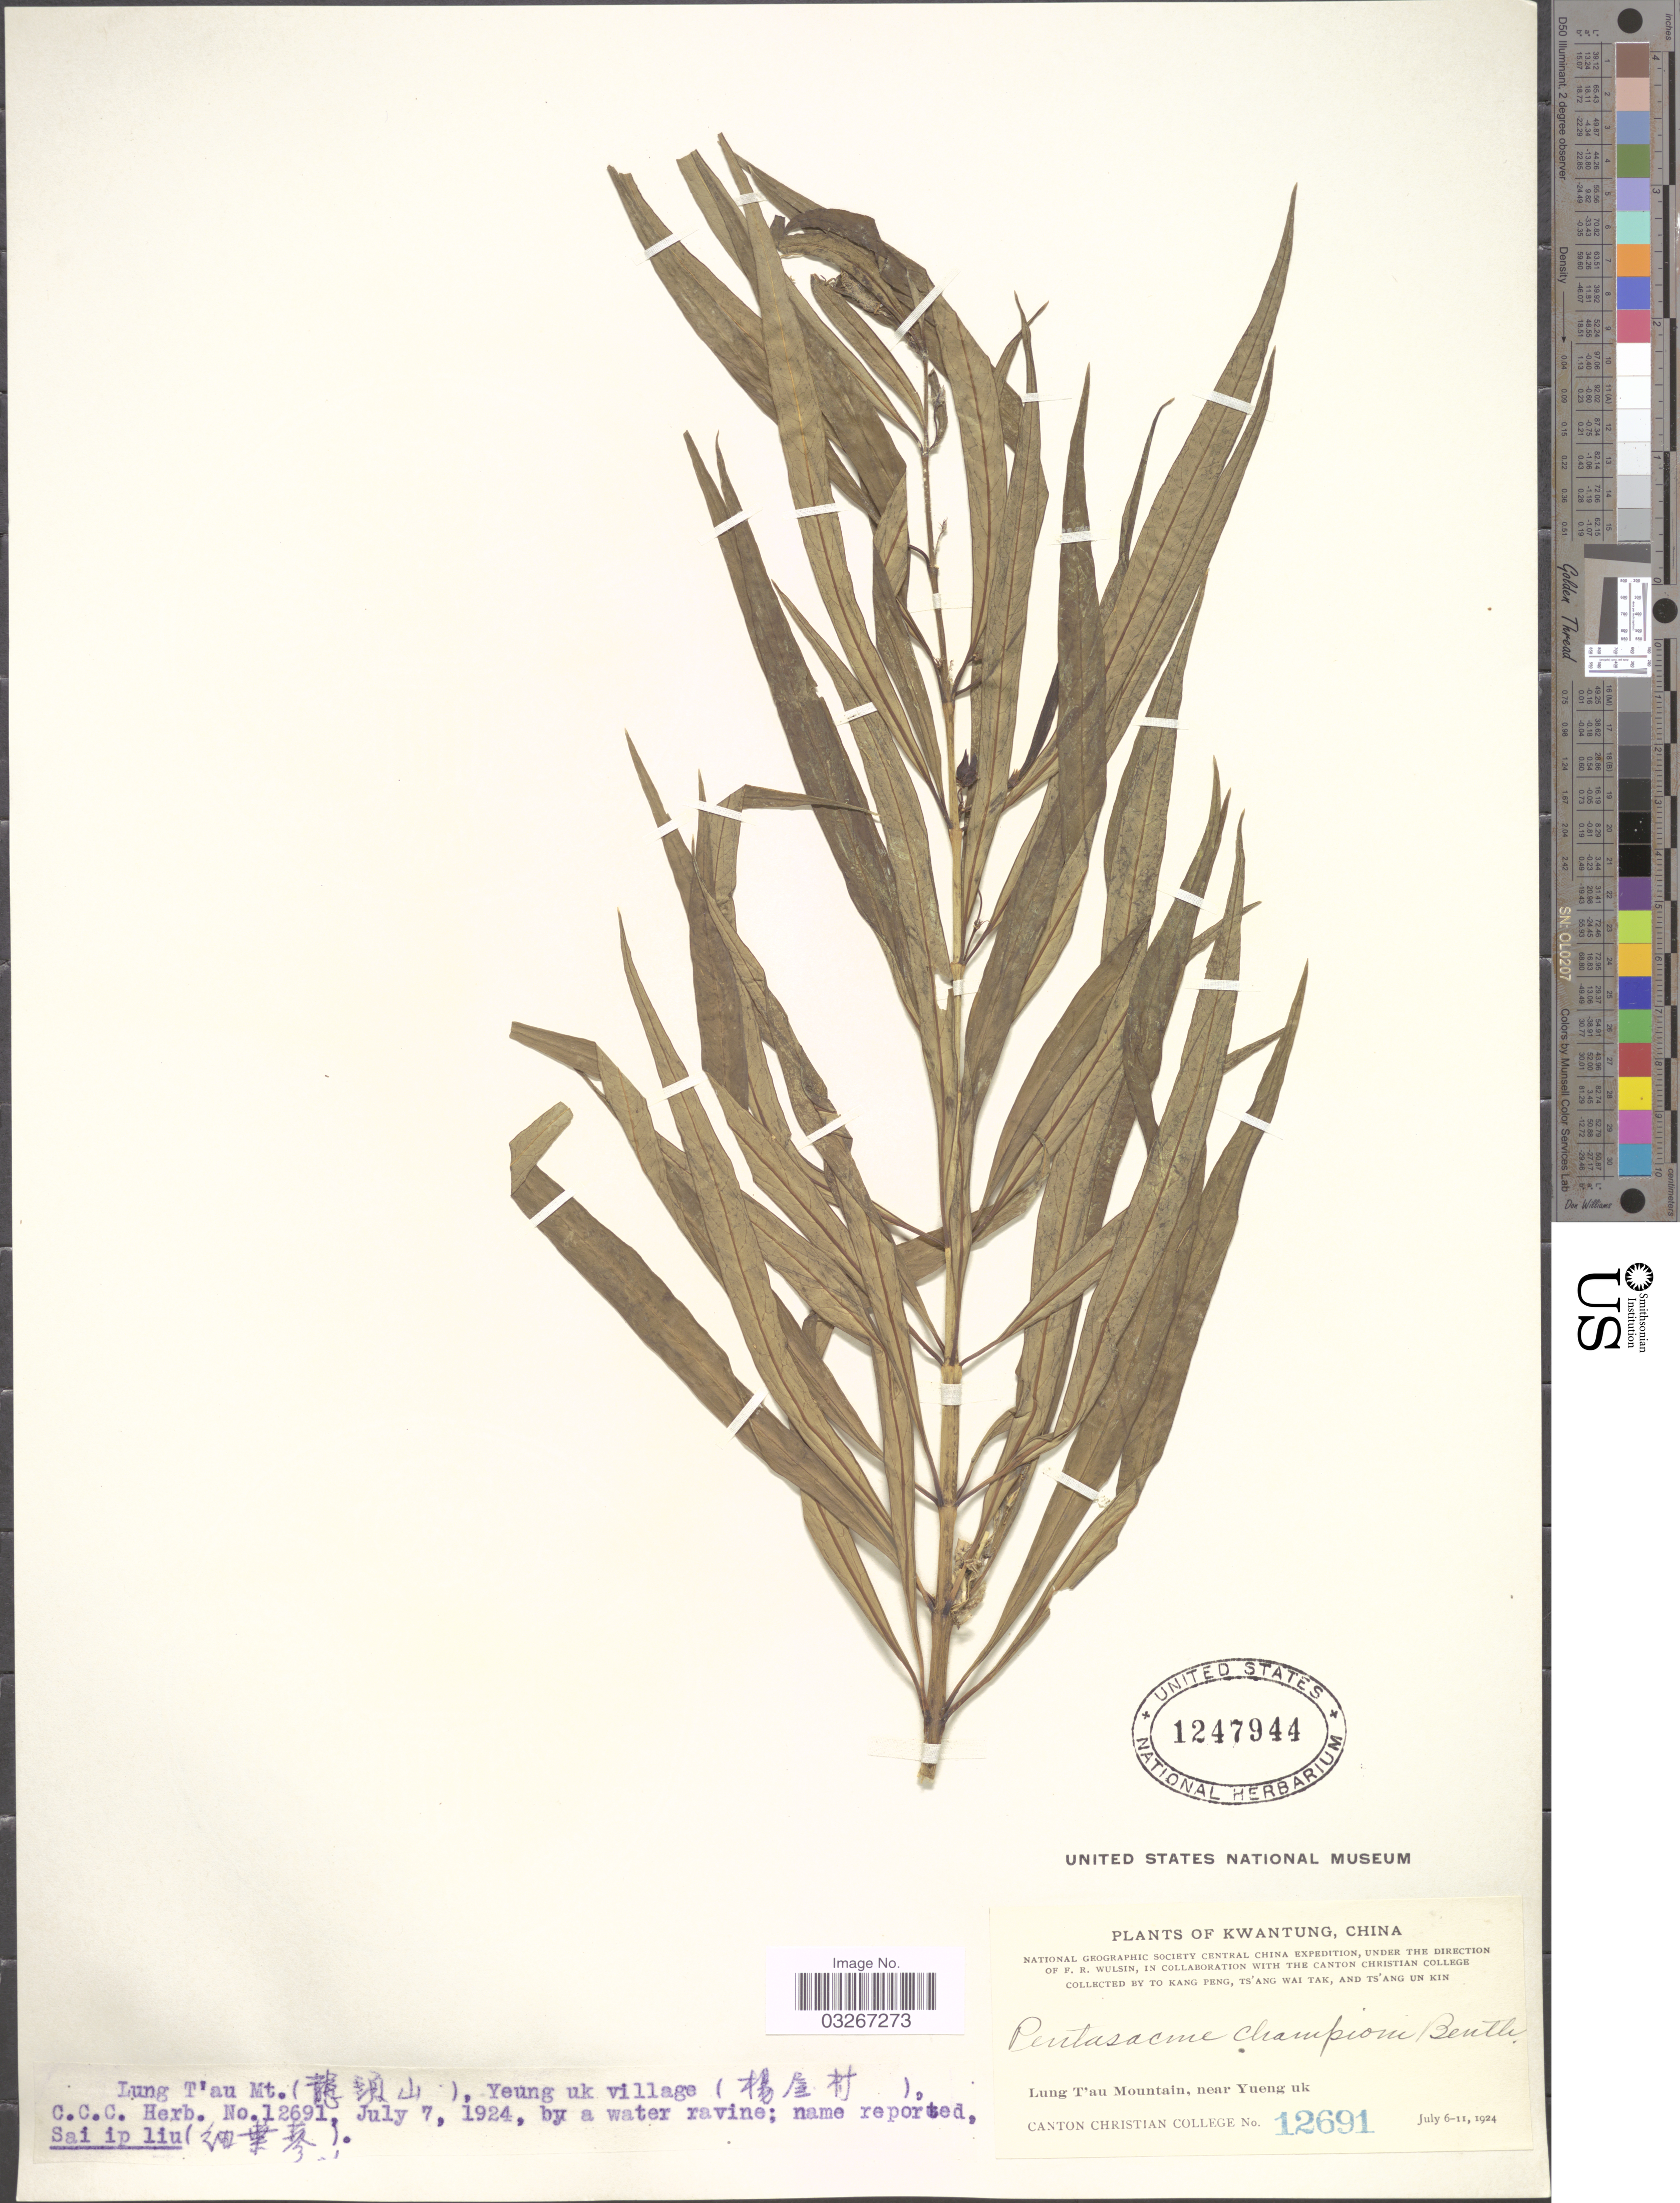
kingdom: Plantae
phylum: Tracheophyta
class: Magnoliopsida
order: Gentianales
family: Apocynaceae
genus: Pentasacme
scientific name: Pentasacme caudatum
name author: Wall. ex Wight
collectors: To Kang P'eng, W. T. Tsang & Ts' Ang Un Kin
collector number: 12691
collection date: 1924-07-07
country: China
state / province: Guangdong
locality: Kwangtung. Lung T'au Mountain, near Yeung uk. Yeung uk village (X).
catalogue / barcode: US 1247944